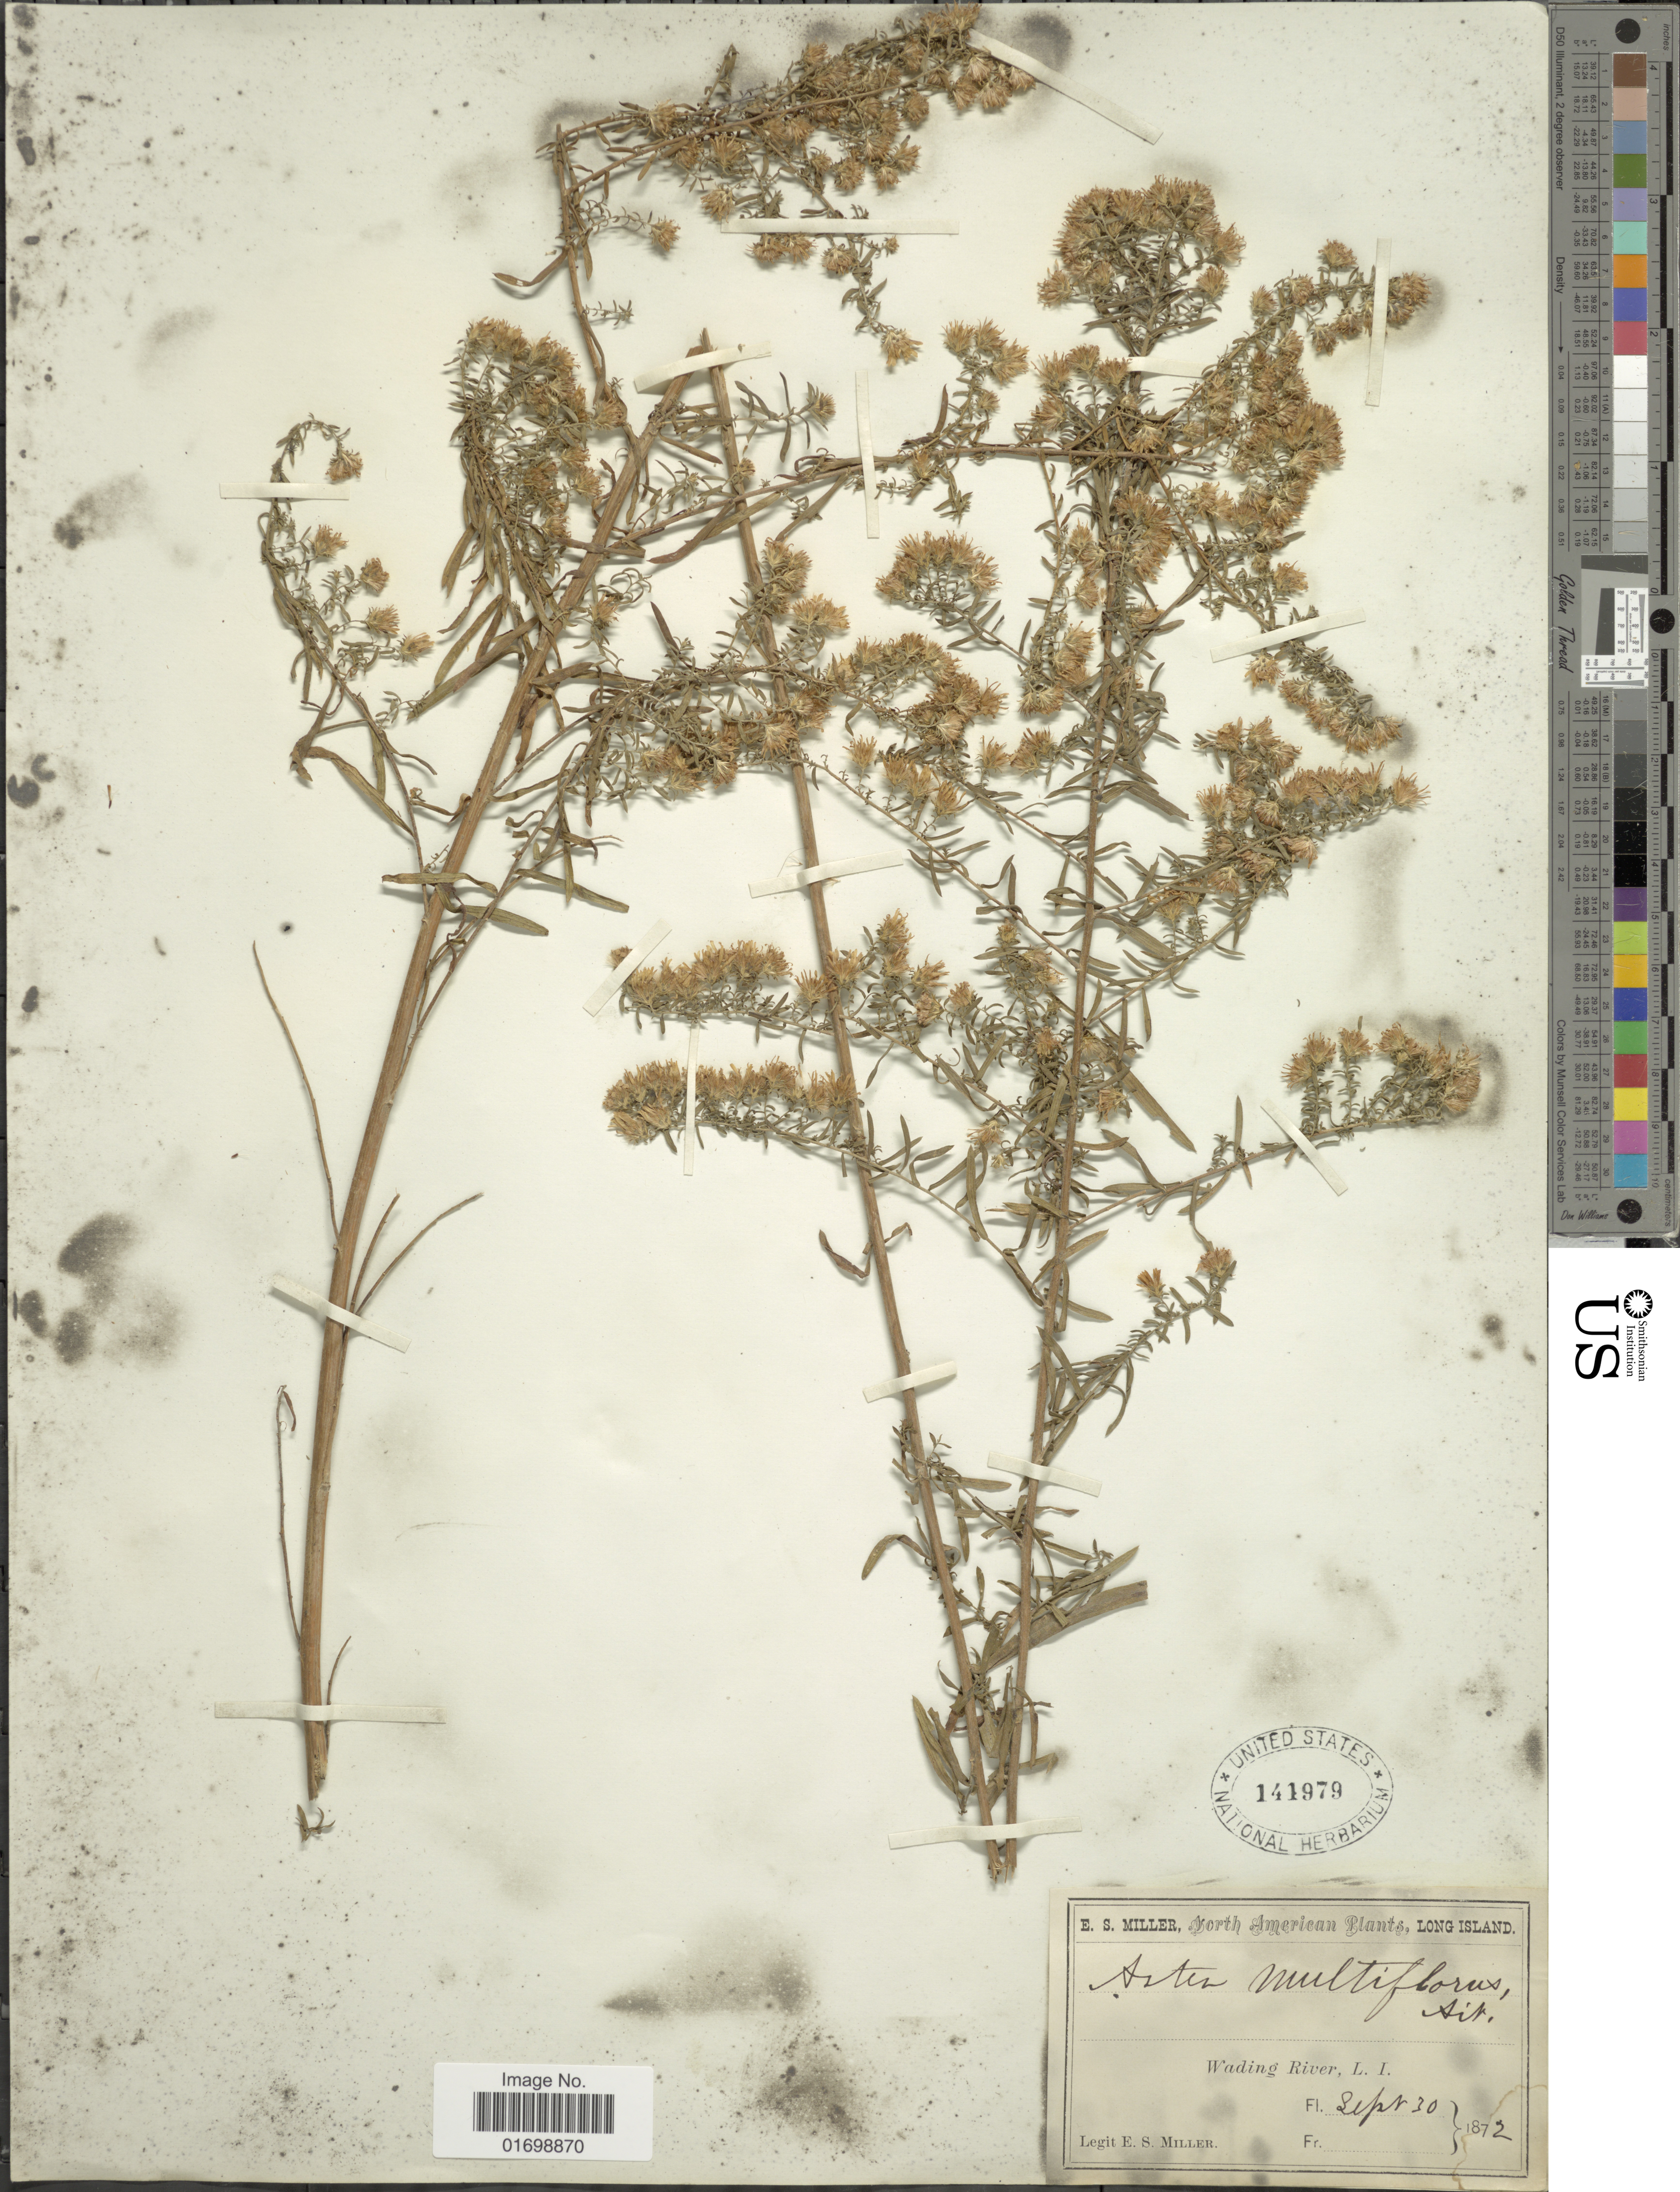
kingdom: Plantae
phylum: Tracheophyta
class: Magnoliopsida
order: Asterales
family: Asteraceae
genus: Symphyotrichum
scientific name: Symphyotrichum ericoides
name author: (L.) G.L. Nesom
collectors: E. S. Miller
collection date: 1872-09-30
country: United States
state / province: New York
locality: Wading River, Long Island.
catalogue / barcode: US 141979